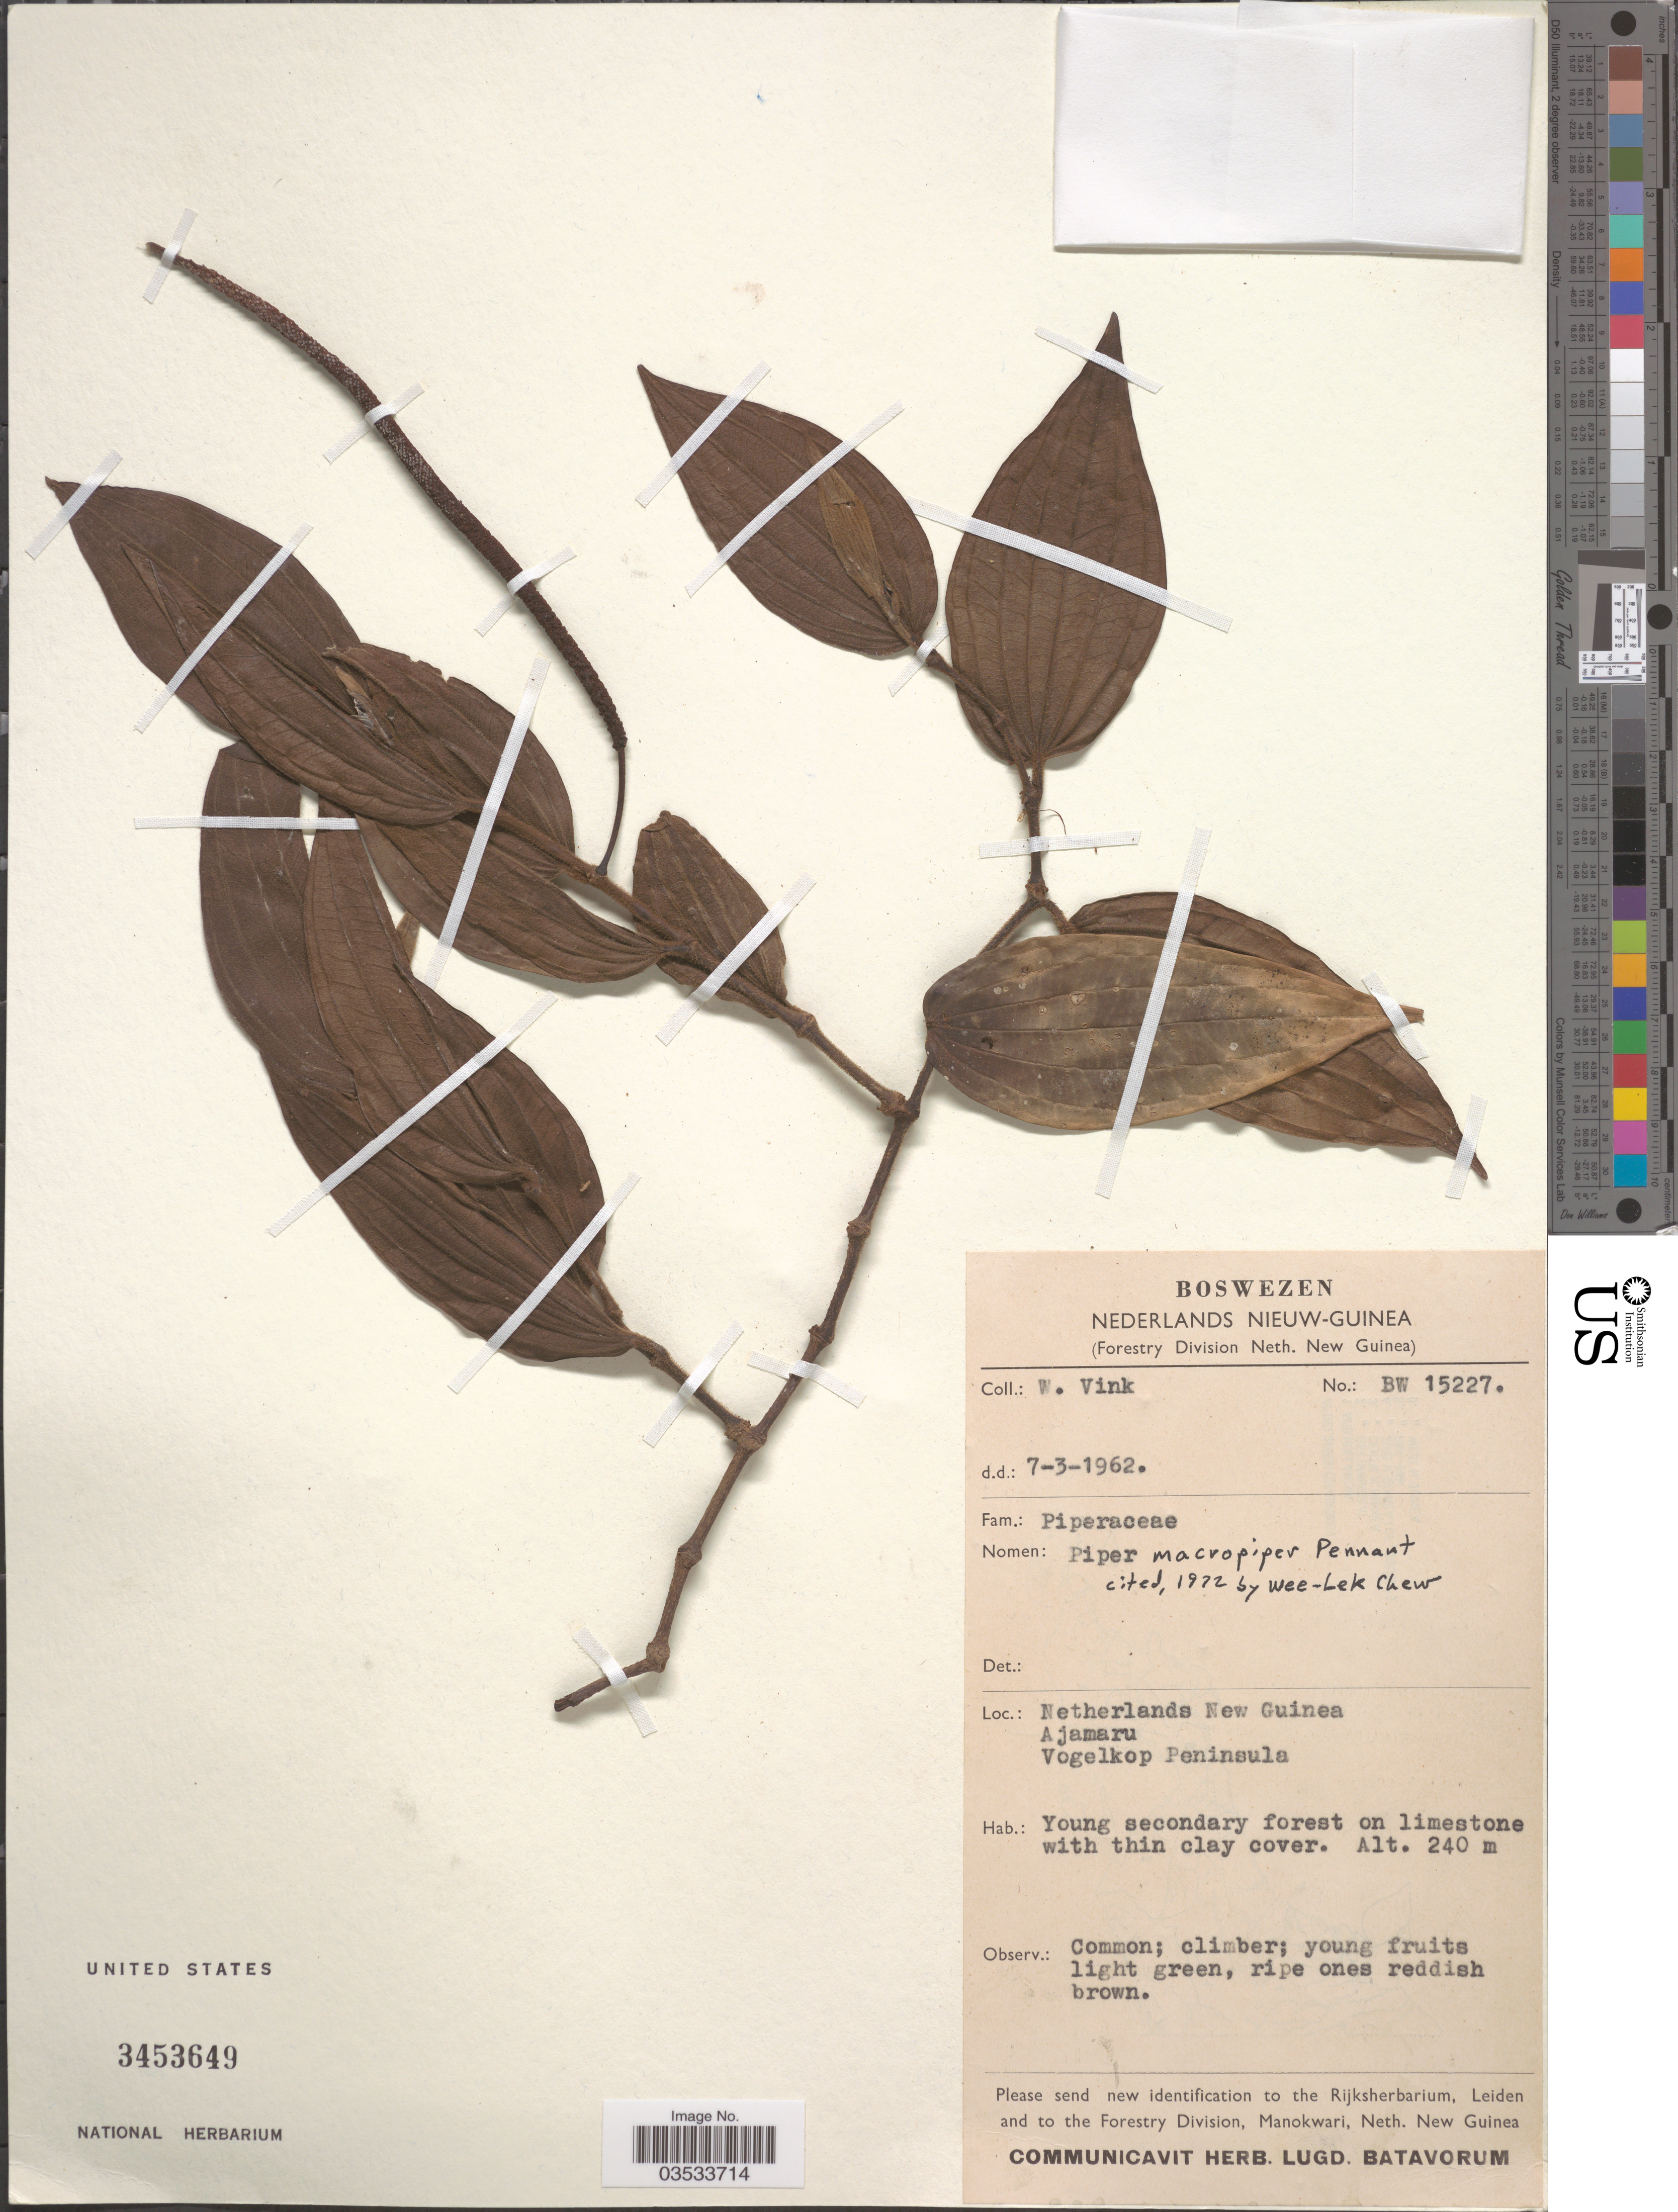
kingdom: Plantae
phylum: Tracheophyta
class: Magnoliopsida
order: Piperales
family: Piperaceae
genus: Piper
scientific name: Piper macropiper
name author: Pennant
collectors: W. Vink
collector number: BW15227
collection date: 1962-03-07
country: Indonesia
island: New Guinea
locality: Boswezen Nederlands Nieuw-Guinea [unsure placement] Netherlands New Guinea. Ajamaru Vogelkop Peninsula.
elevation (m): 240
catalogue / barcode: US 3453649